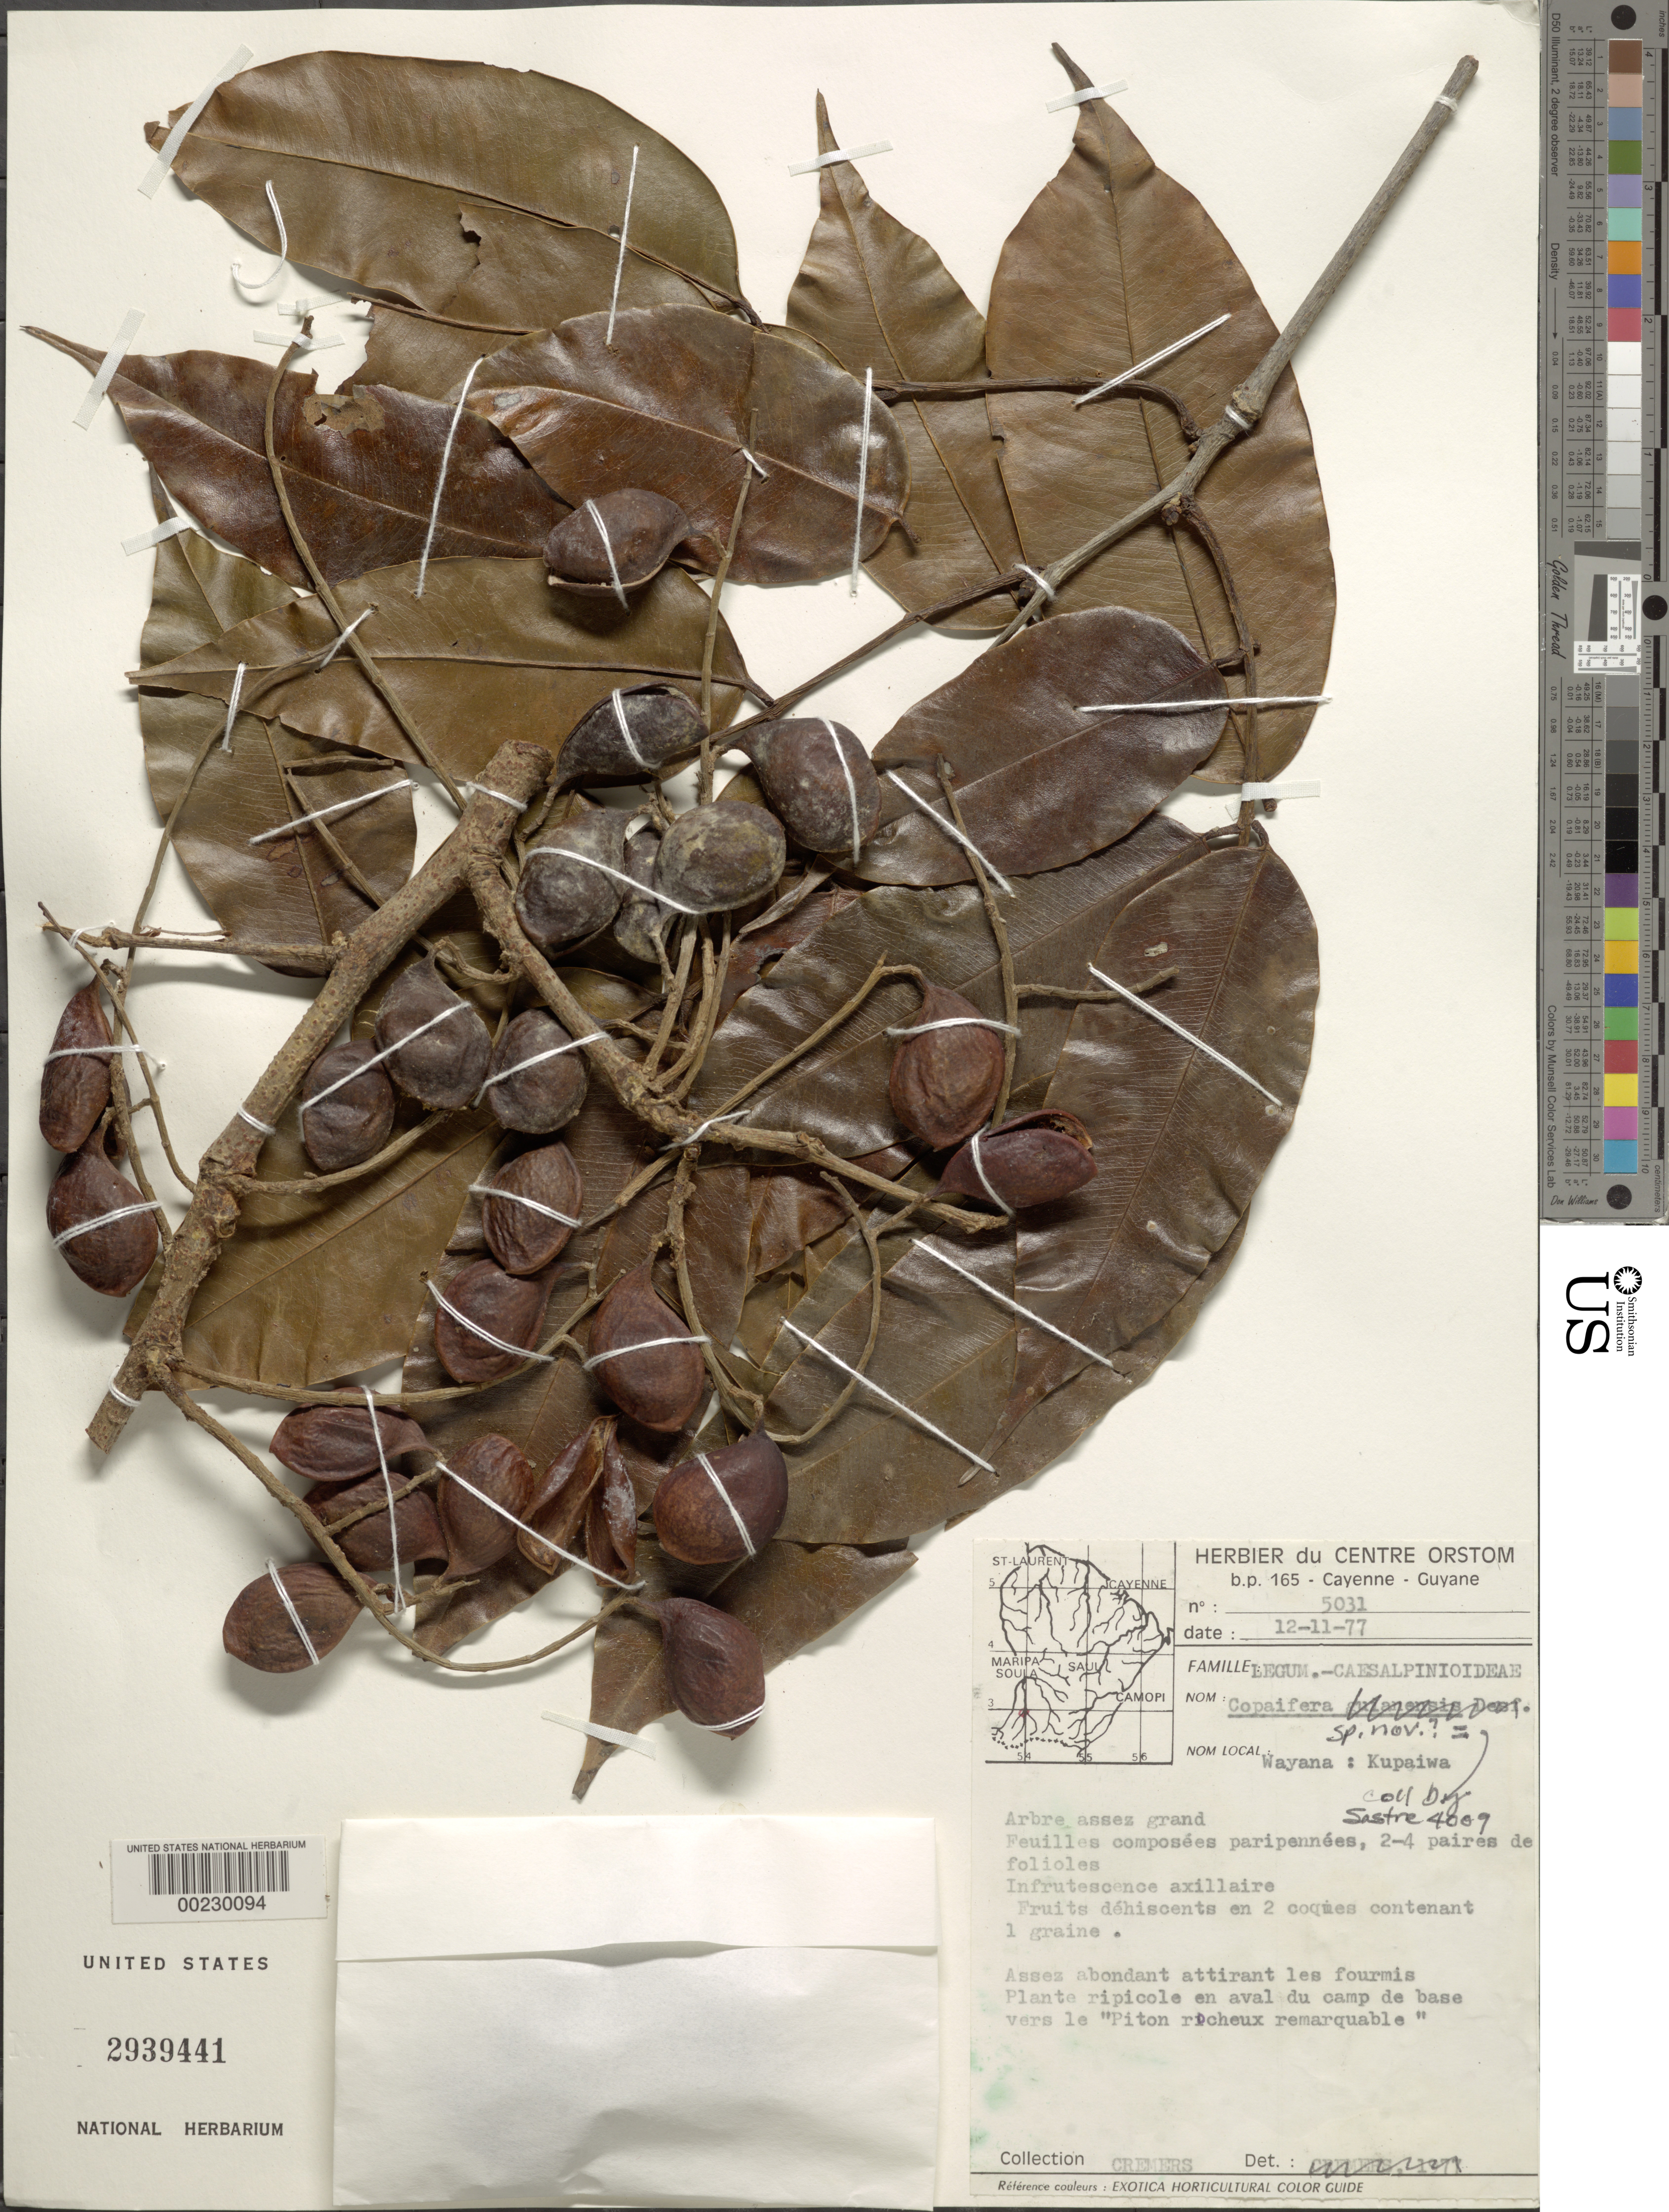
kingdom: Plantae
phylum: Tracheophyta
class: Magnoliopsida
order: Fabales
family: Fabaceae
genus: Copaifera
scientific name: Copaifera sp.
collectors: G. Cremers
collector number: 5031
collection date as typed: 12 Nov 1977 or 11 Dec 1977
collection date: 1977-11-12 or 1977-12-11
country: French Guiana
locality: Downstrem from base camp towards "piton rocheux remarquable"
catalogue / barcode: US 2939441